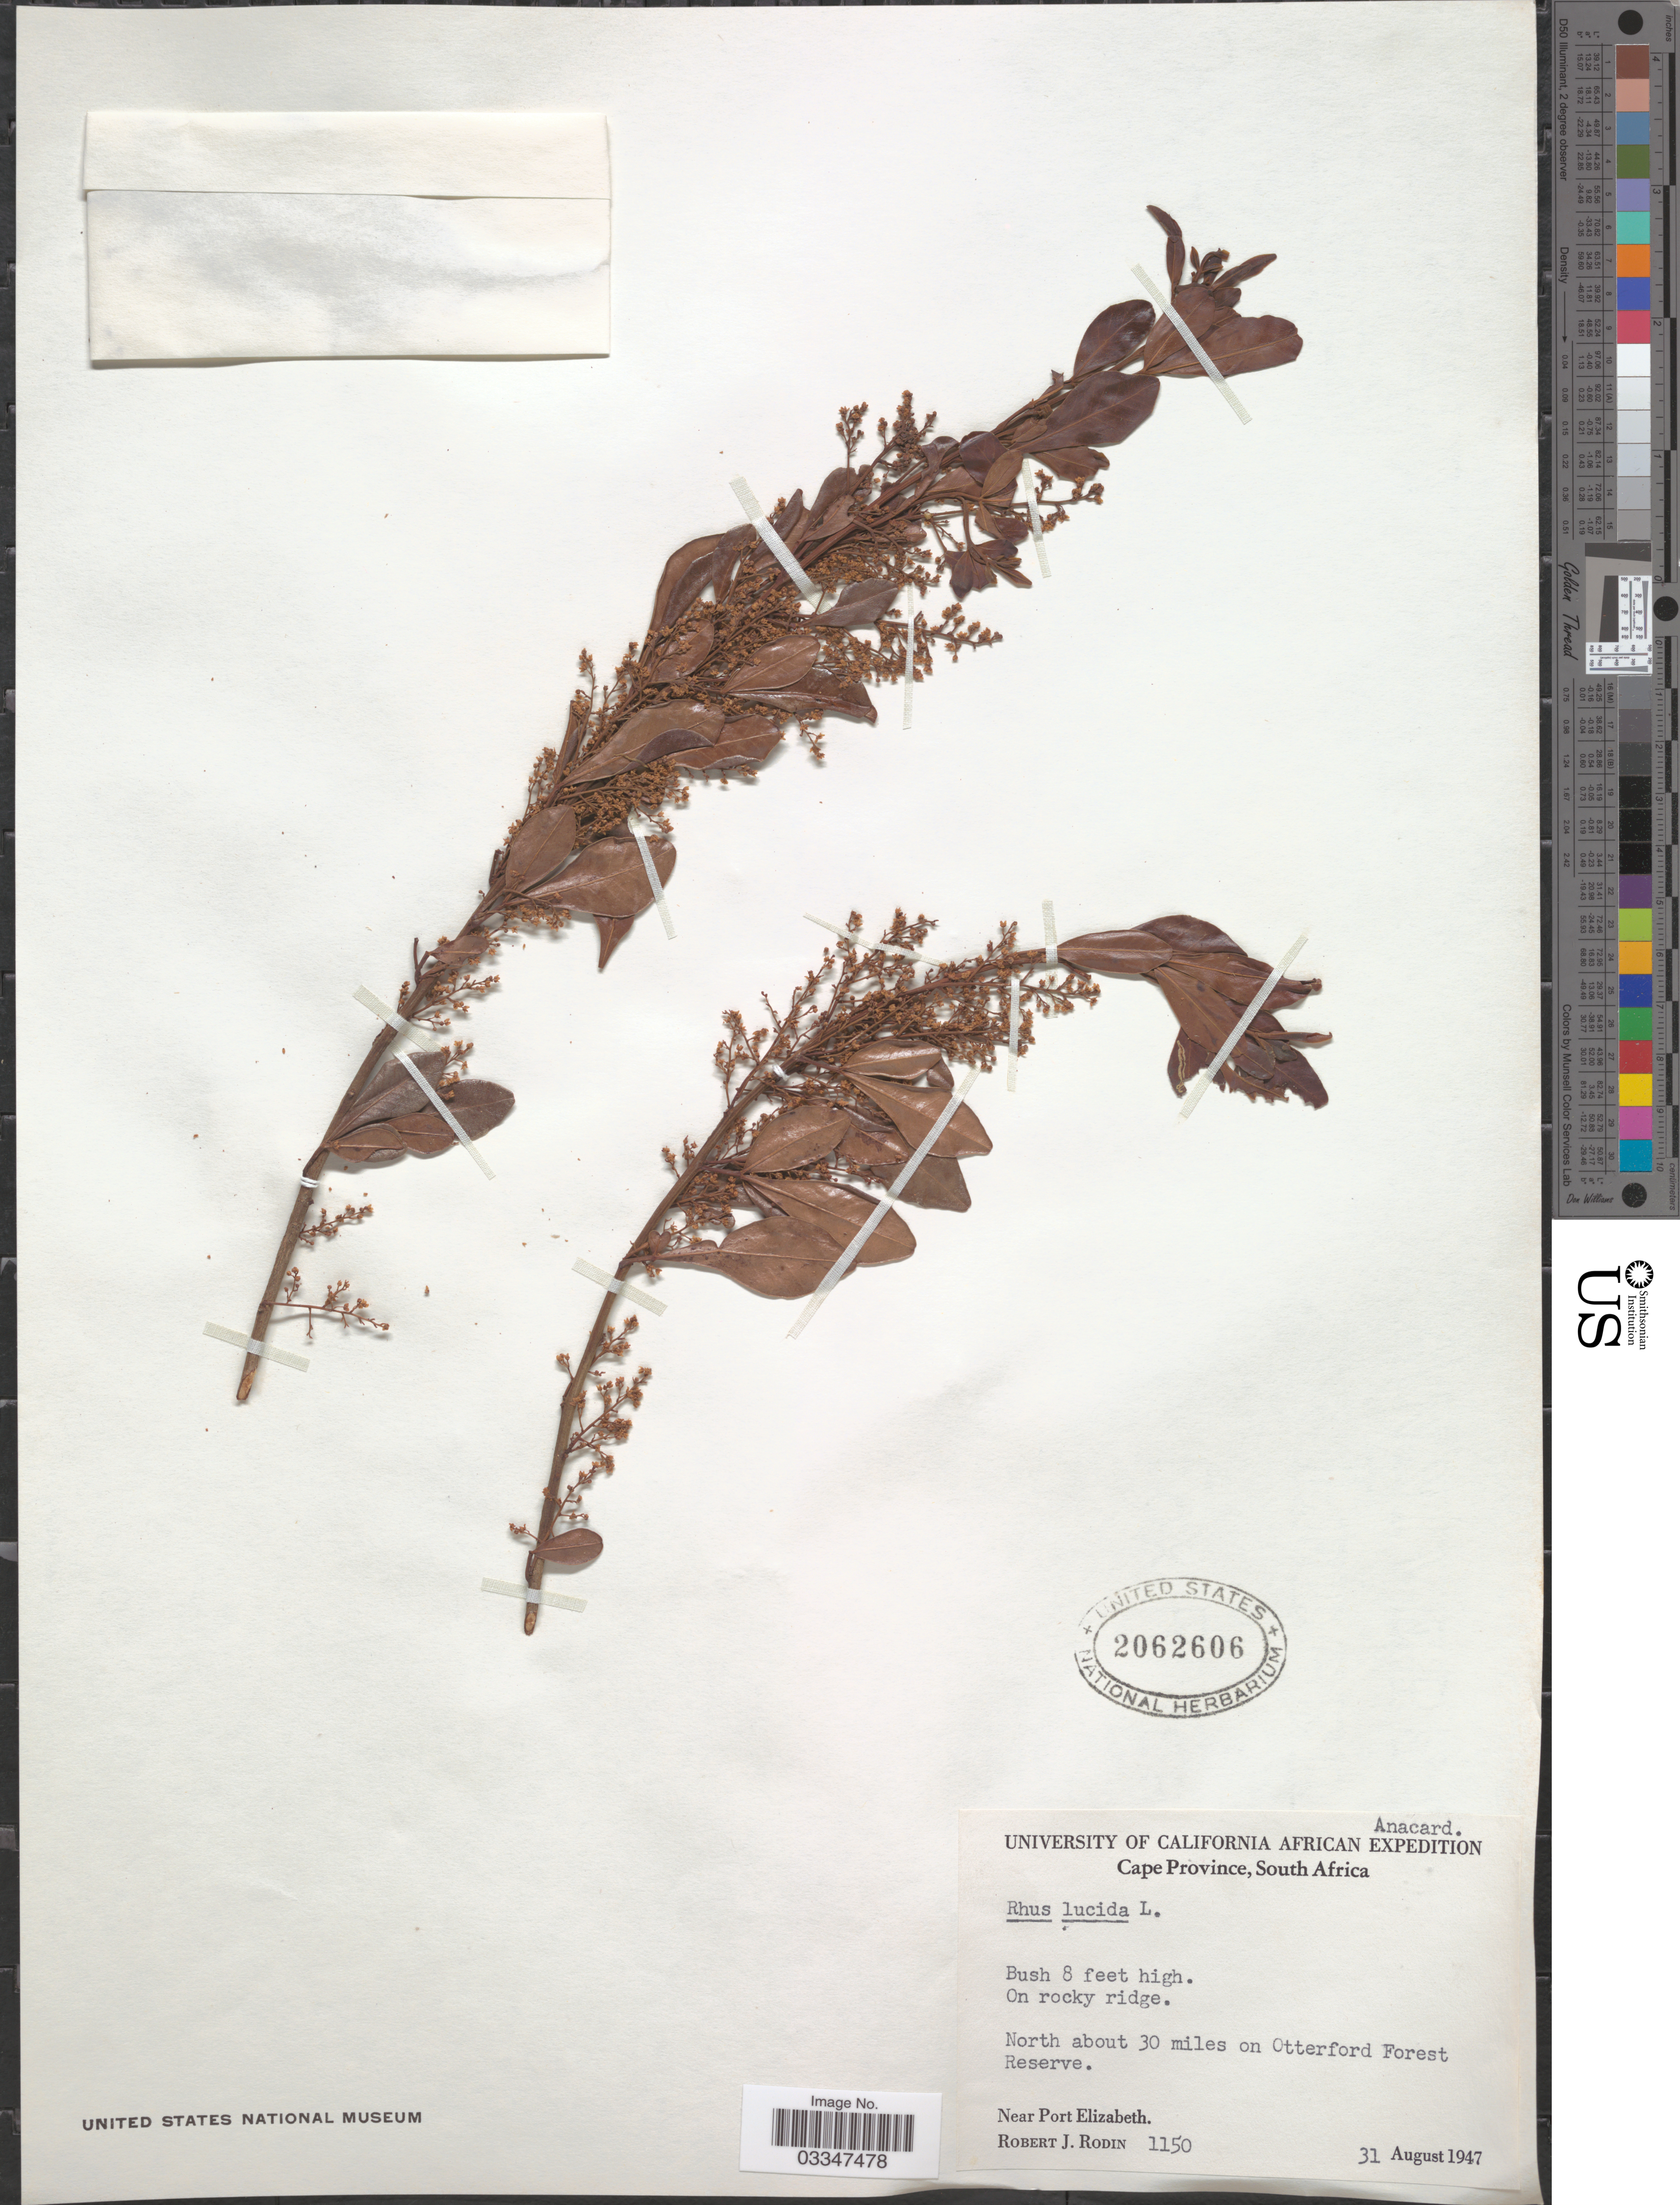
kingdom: Plantae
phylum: Tracheophyta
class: Magnoliopsida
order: Sapindales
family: Anacardiaceae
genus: Rhus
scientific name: Rhus lucida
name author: L.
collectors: R. J. Rodin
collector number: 1150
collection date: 1947-08-31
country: South Africa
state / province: Eastern Cape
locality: North about 30 miles on Otterford Forest Reserve. Near Port Elizabeth.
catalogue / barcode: US 2062606